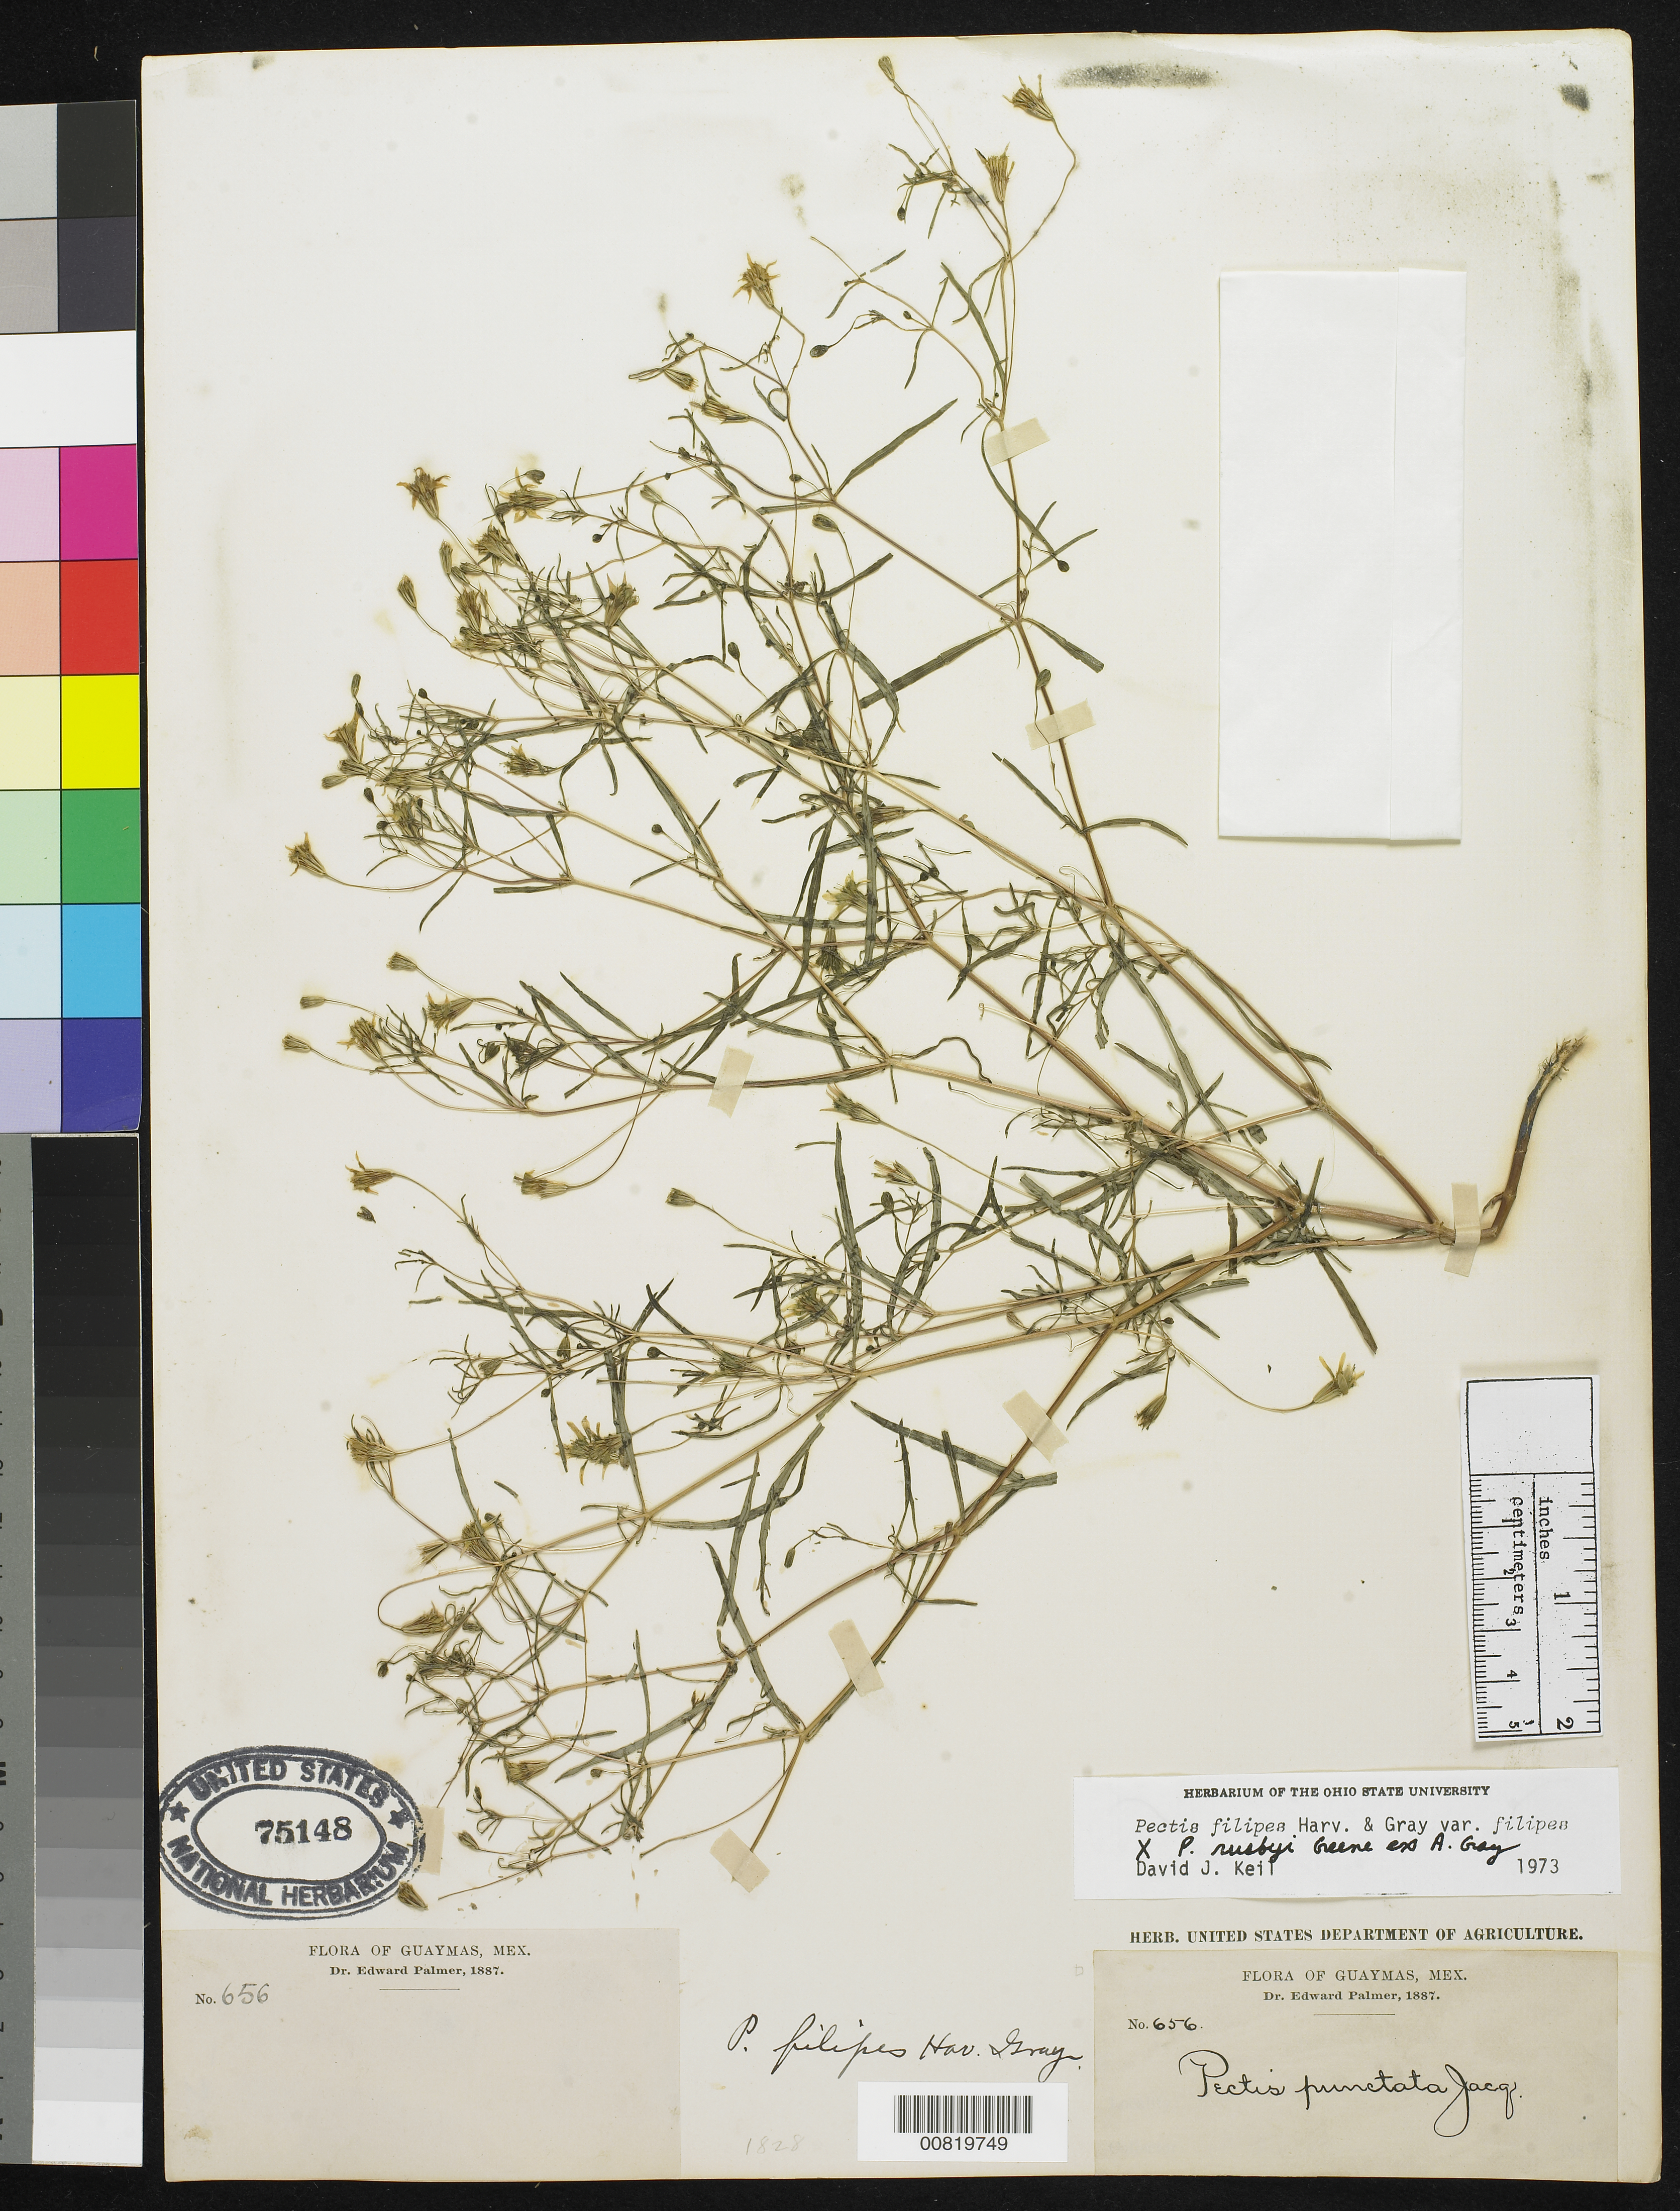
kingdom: Plantae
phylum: Tracheophyta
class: Magnoliopsida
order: Asterales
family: Asteraceae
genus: Pectis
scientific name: Pectis filipes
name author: Harv. & A. Gray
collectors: E. Palmer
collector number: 656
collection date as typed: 1887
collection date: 1887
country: Mexico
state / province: Sonora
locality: Guaymas, Sonora.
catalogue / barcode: US 75148